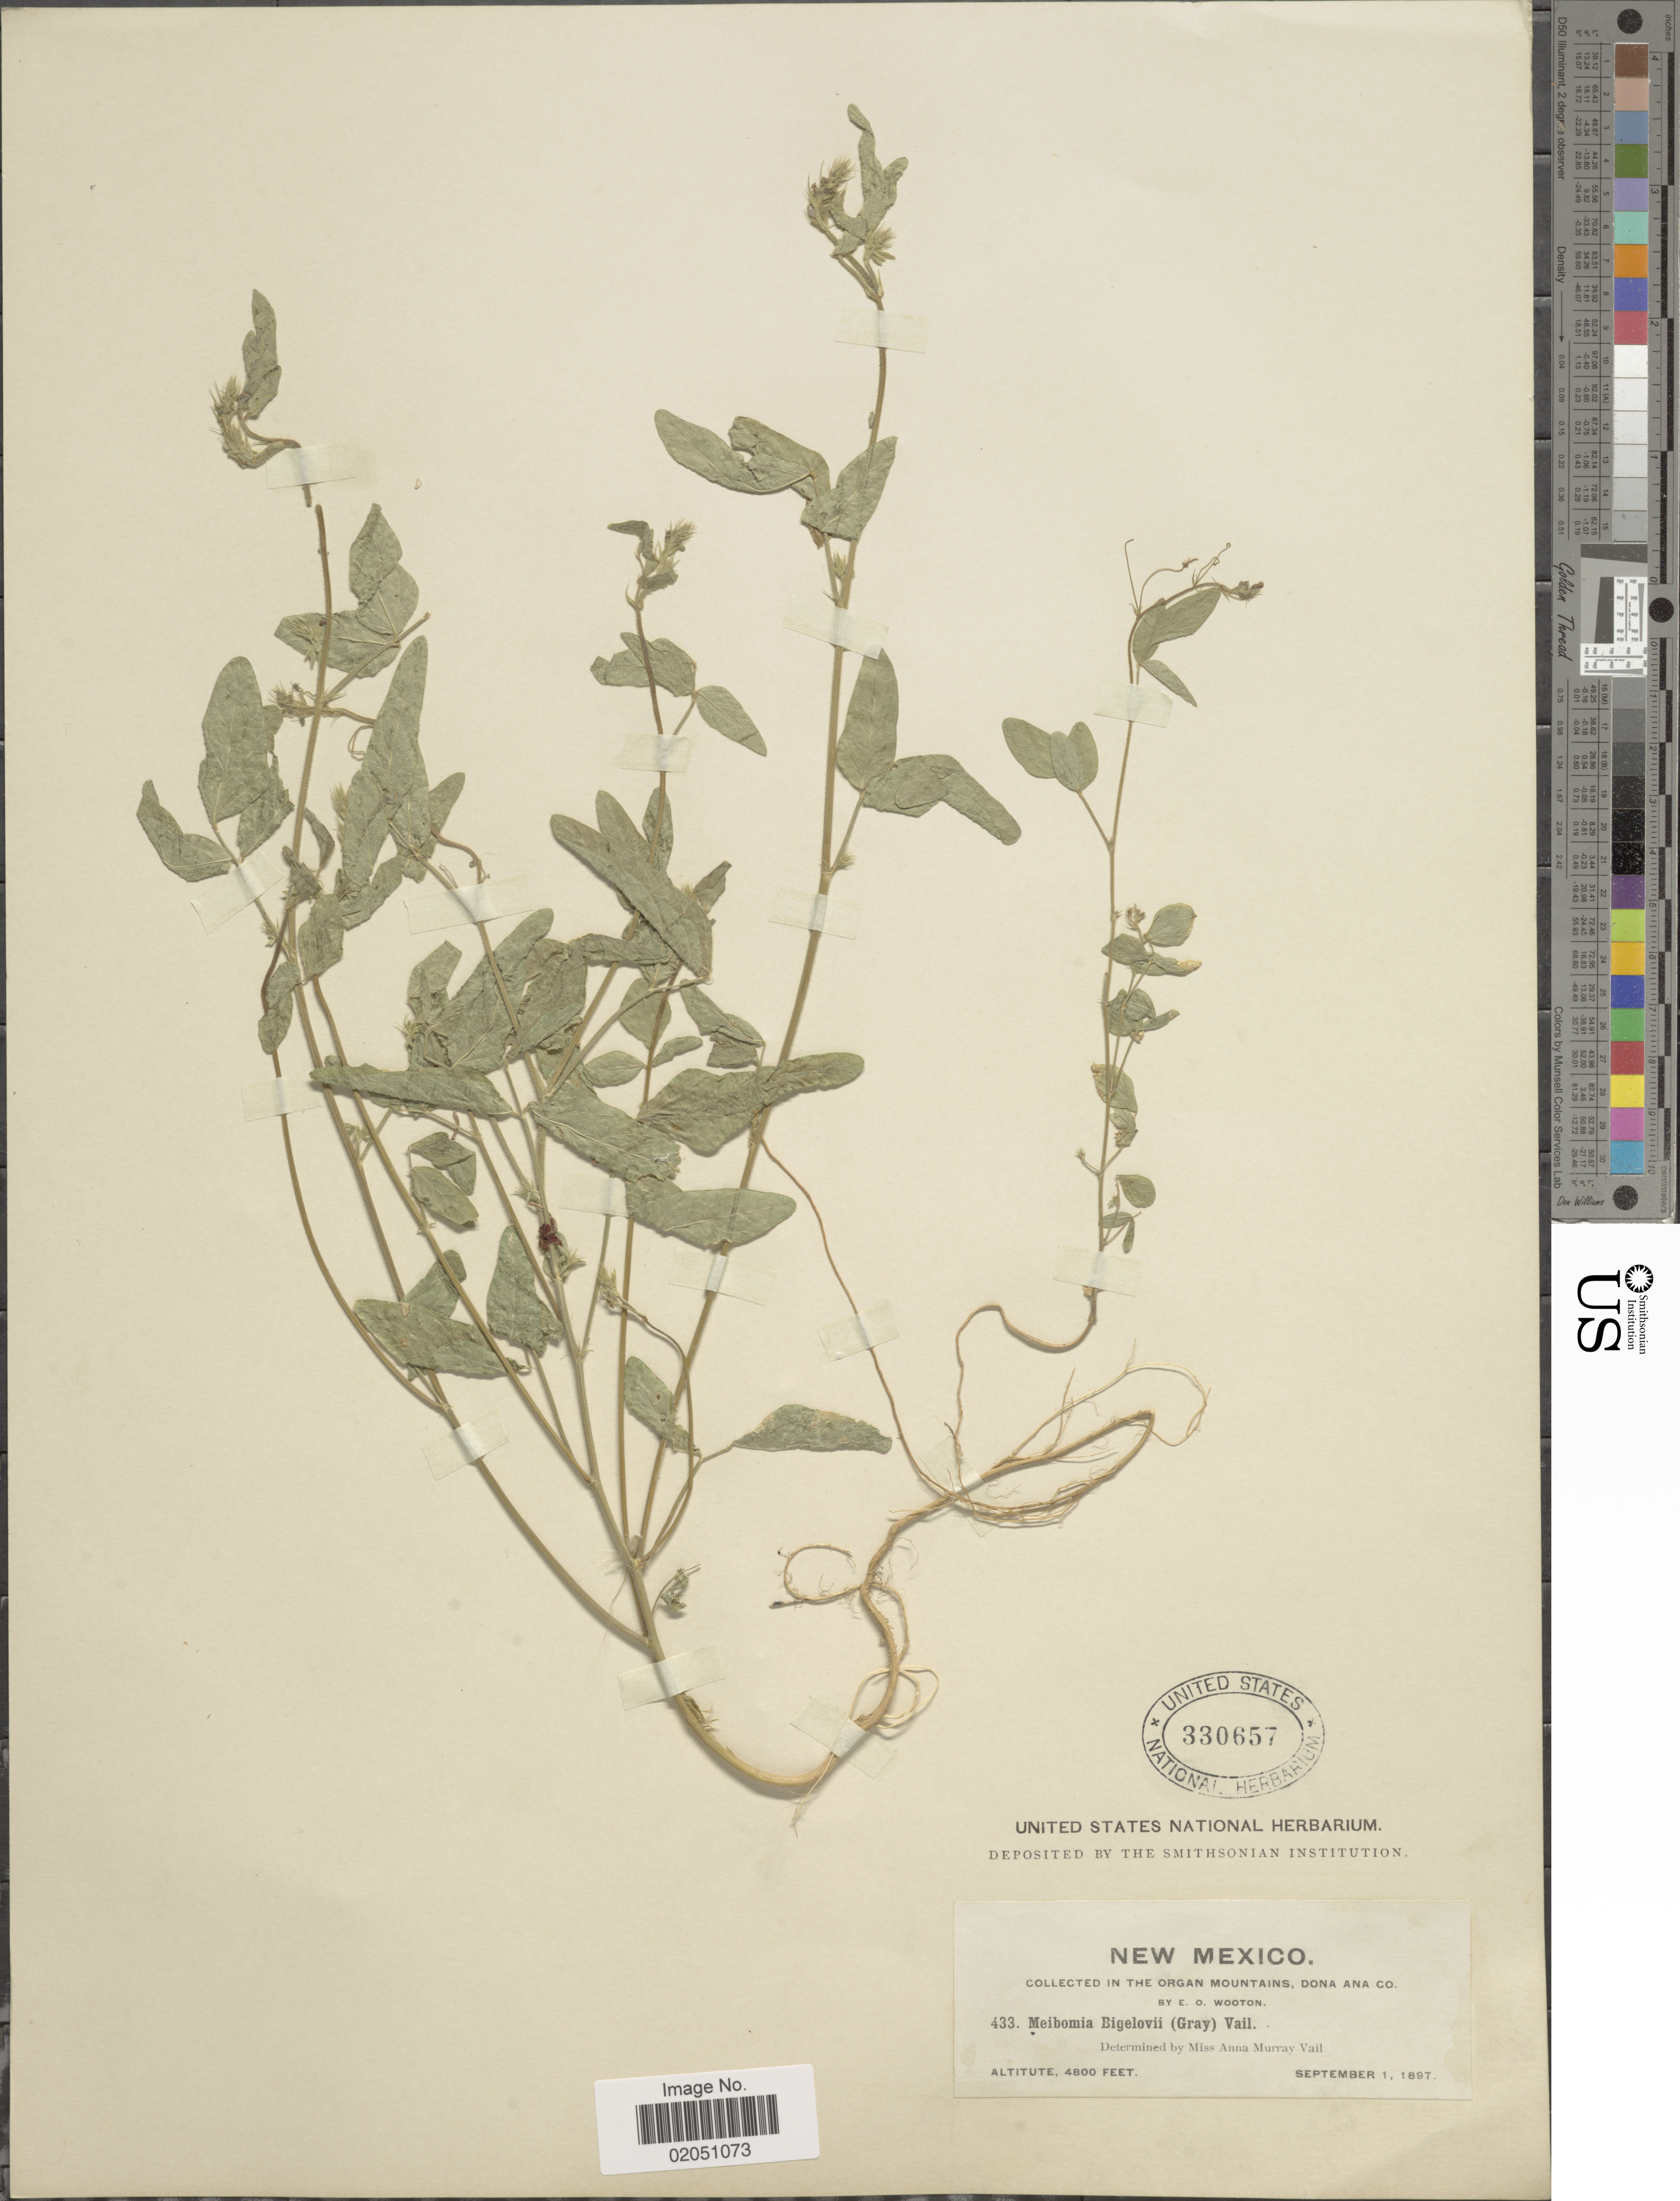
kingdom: Plantae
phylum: Tracheophyta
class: Magnoliopsida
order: Fabales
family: Fabaceae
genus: Desmodium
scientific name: Desmodium neomexicanum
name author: A. Gray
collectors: E. O. Wooton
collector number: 433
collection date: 1897-09-01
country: United States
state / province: New Mexico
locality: In the Organ Mountains, Dona Ana Co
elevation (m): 1463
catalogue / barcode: US 330657